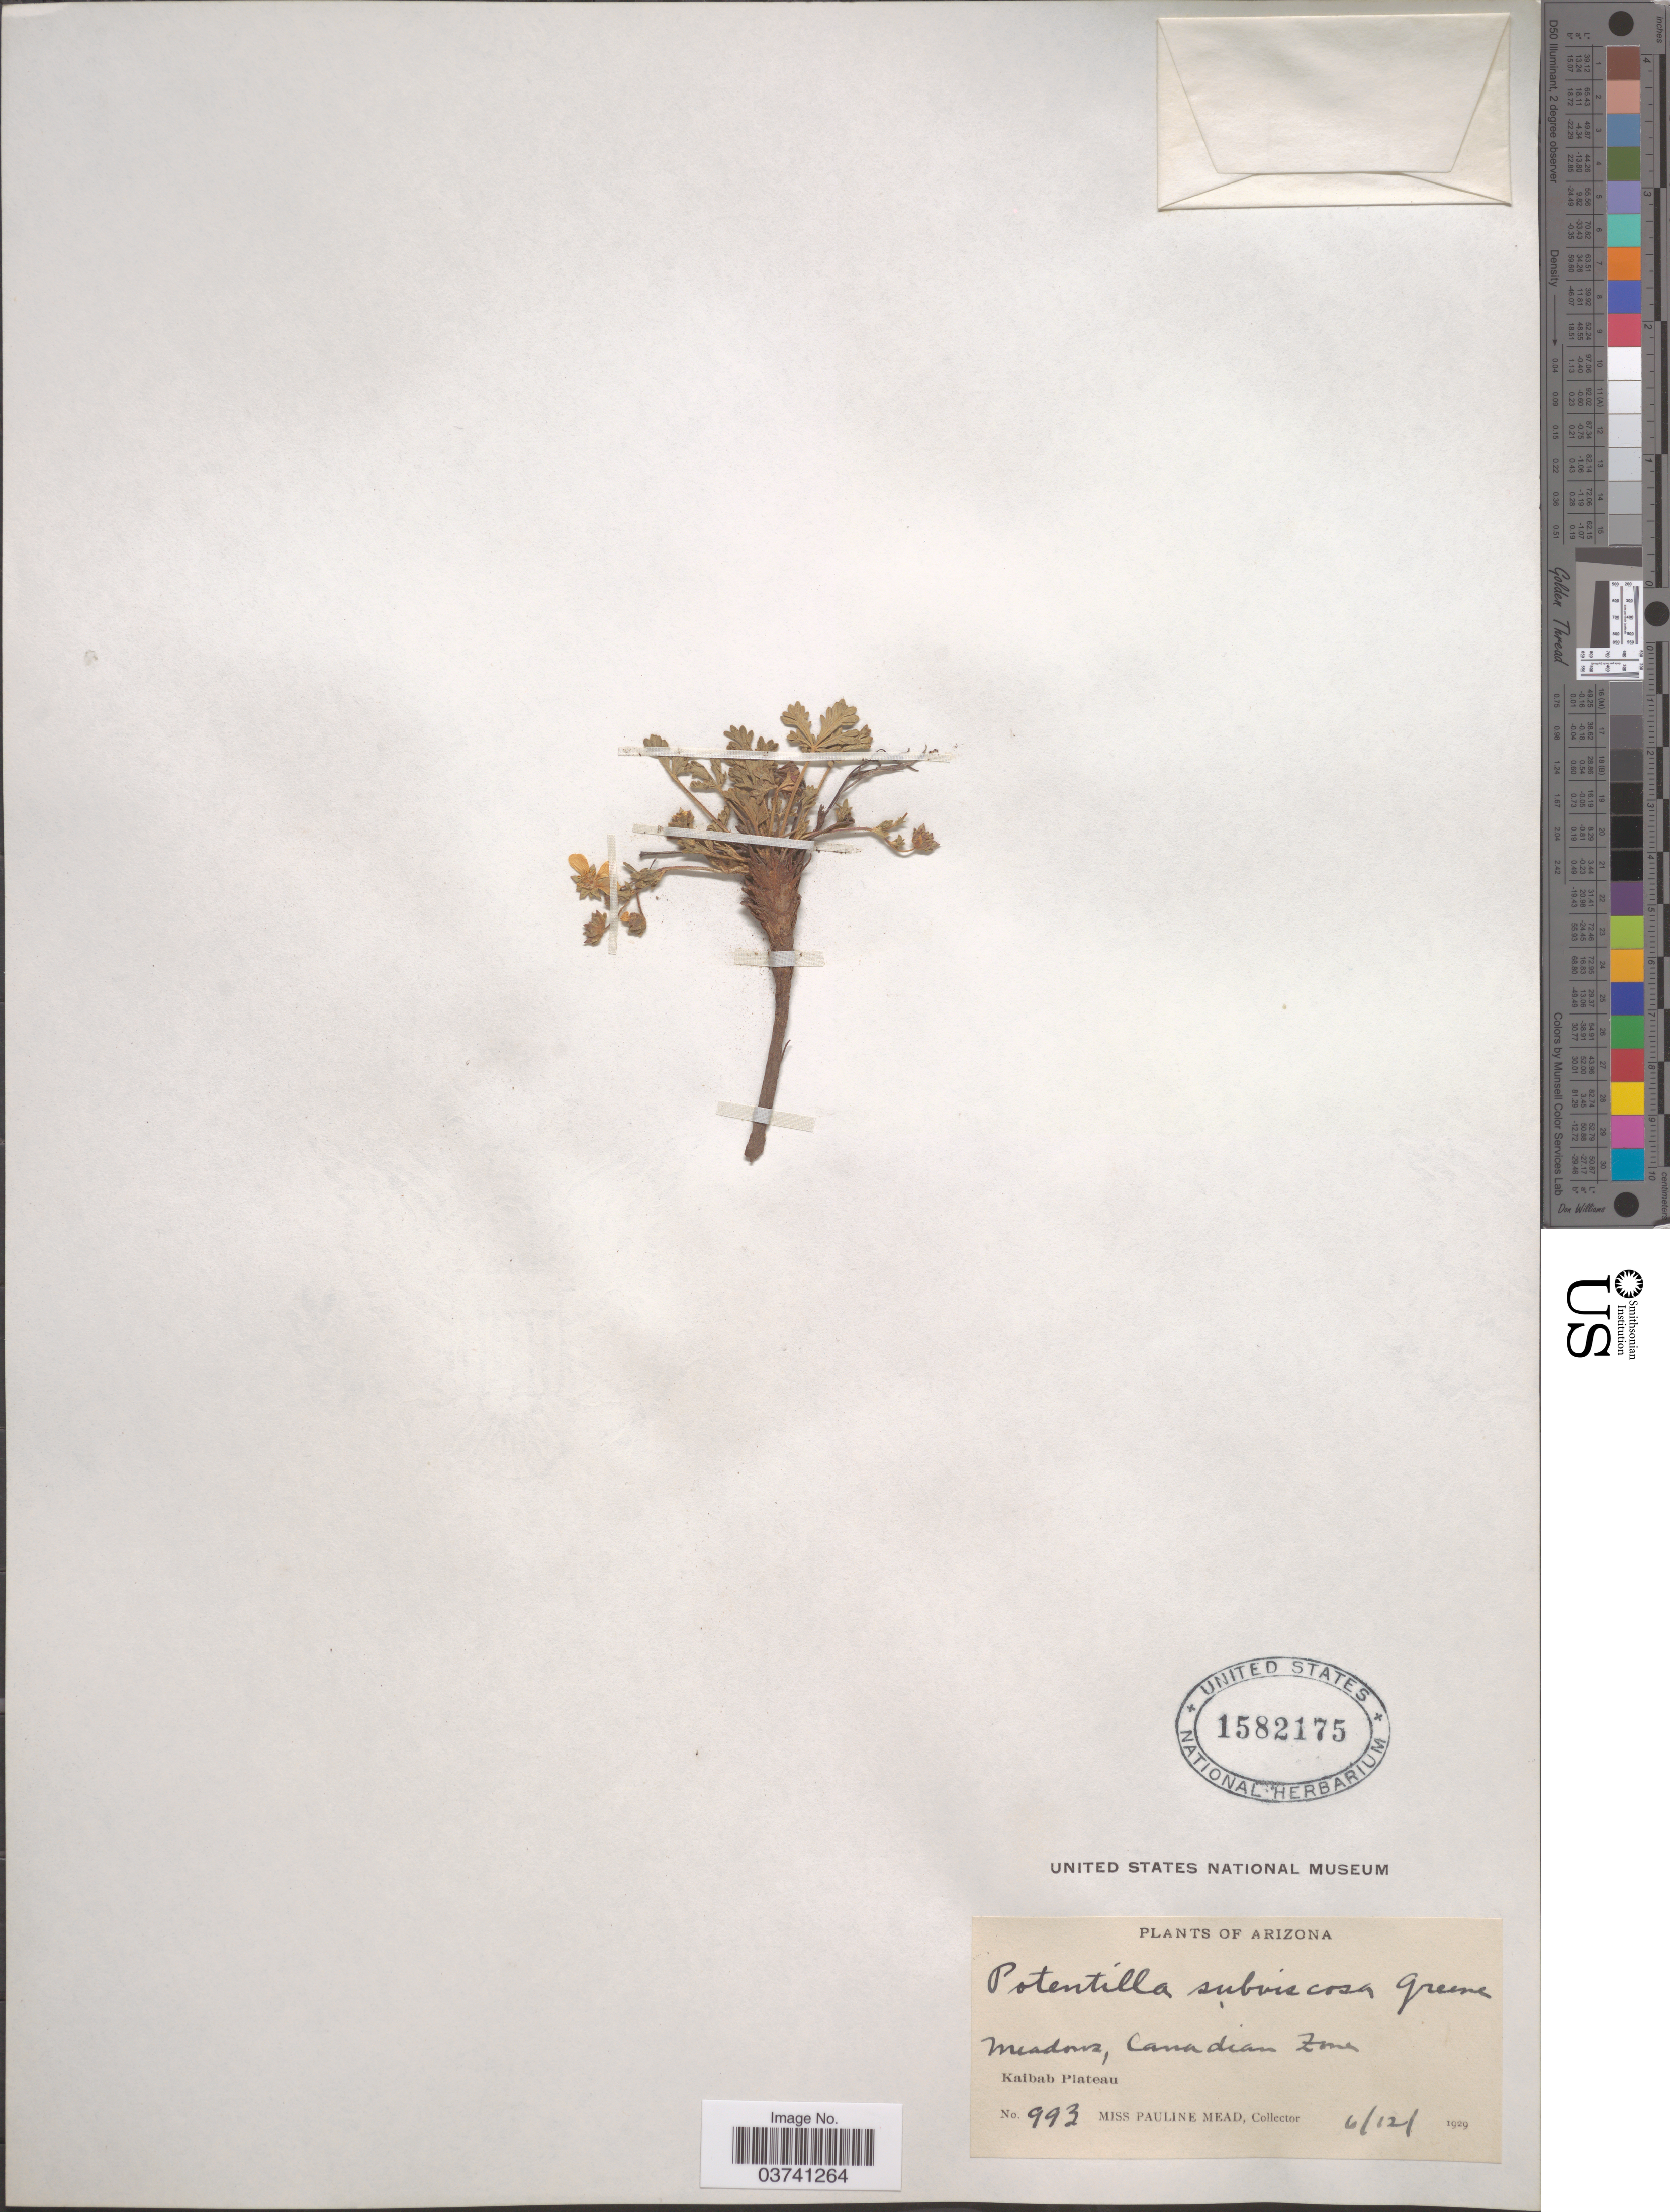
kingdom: Plantae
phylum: Tracheophyta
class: Magnoliopsida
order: Rosales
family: Rosaceae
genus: Potentilla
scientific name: Potentilla subviscosa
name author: Greene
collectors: P. Mead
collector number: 993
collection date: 1929-06-12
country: United States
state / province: Arizona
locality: Meadow, Canadian Zone. Kaibab Plateau.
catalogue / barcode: US 1582175